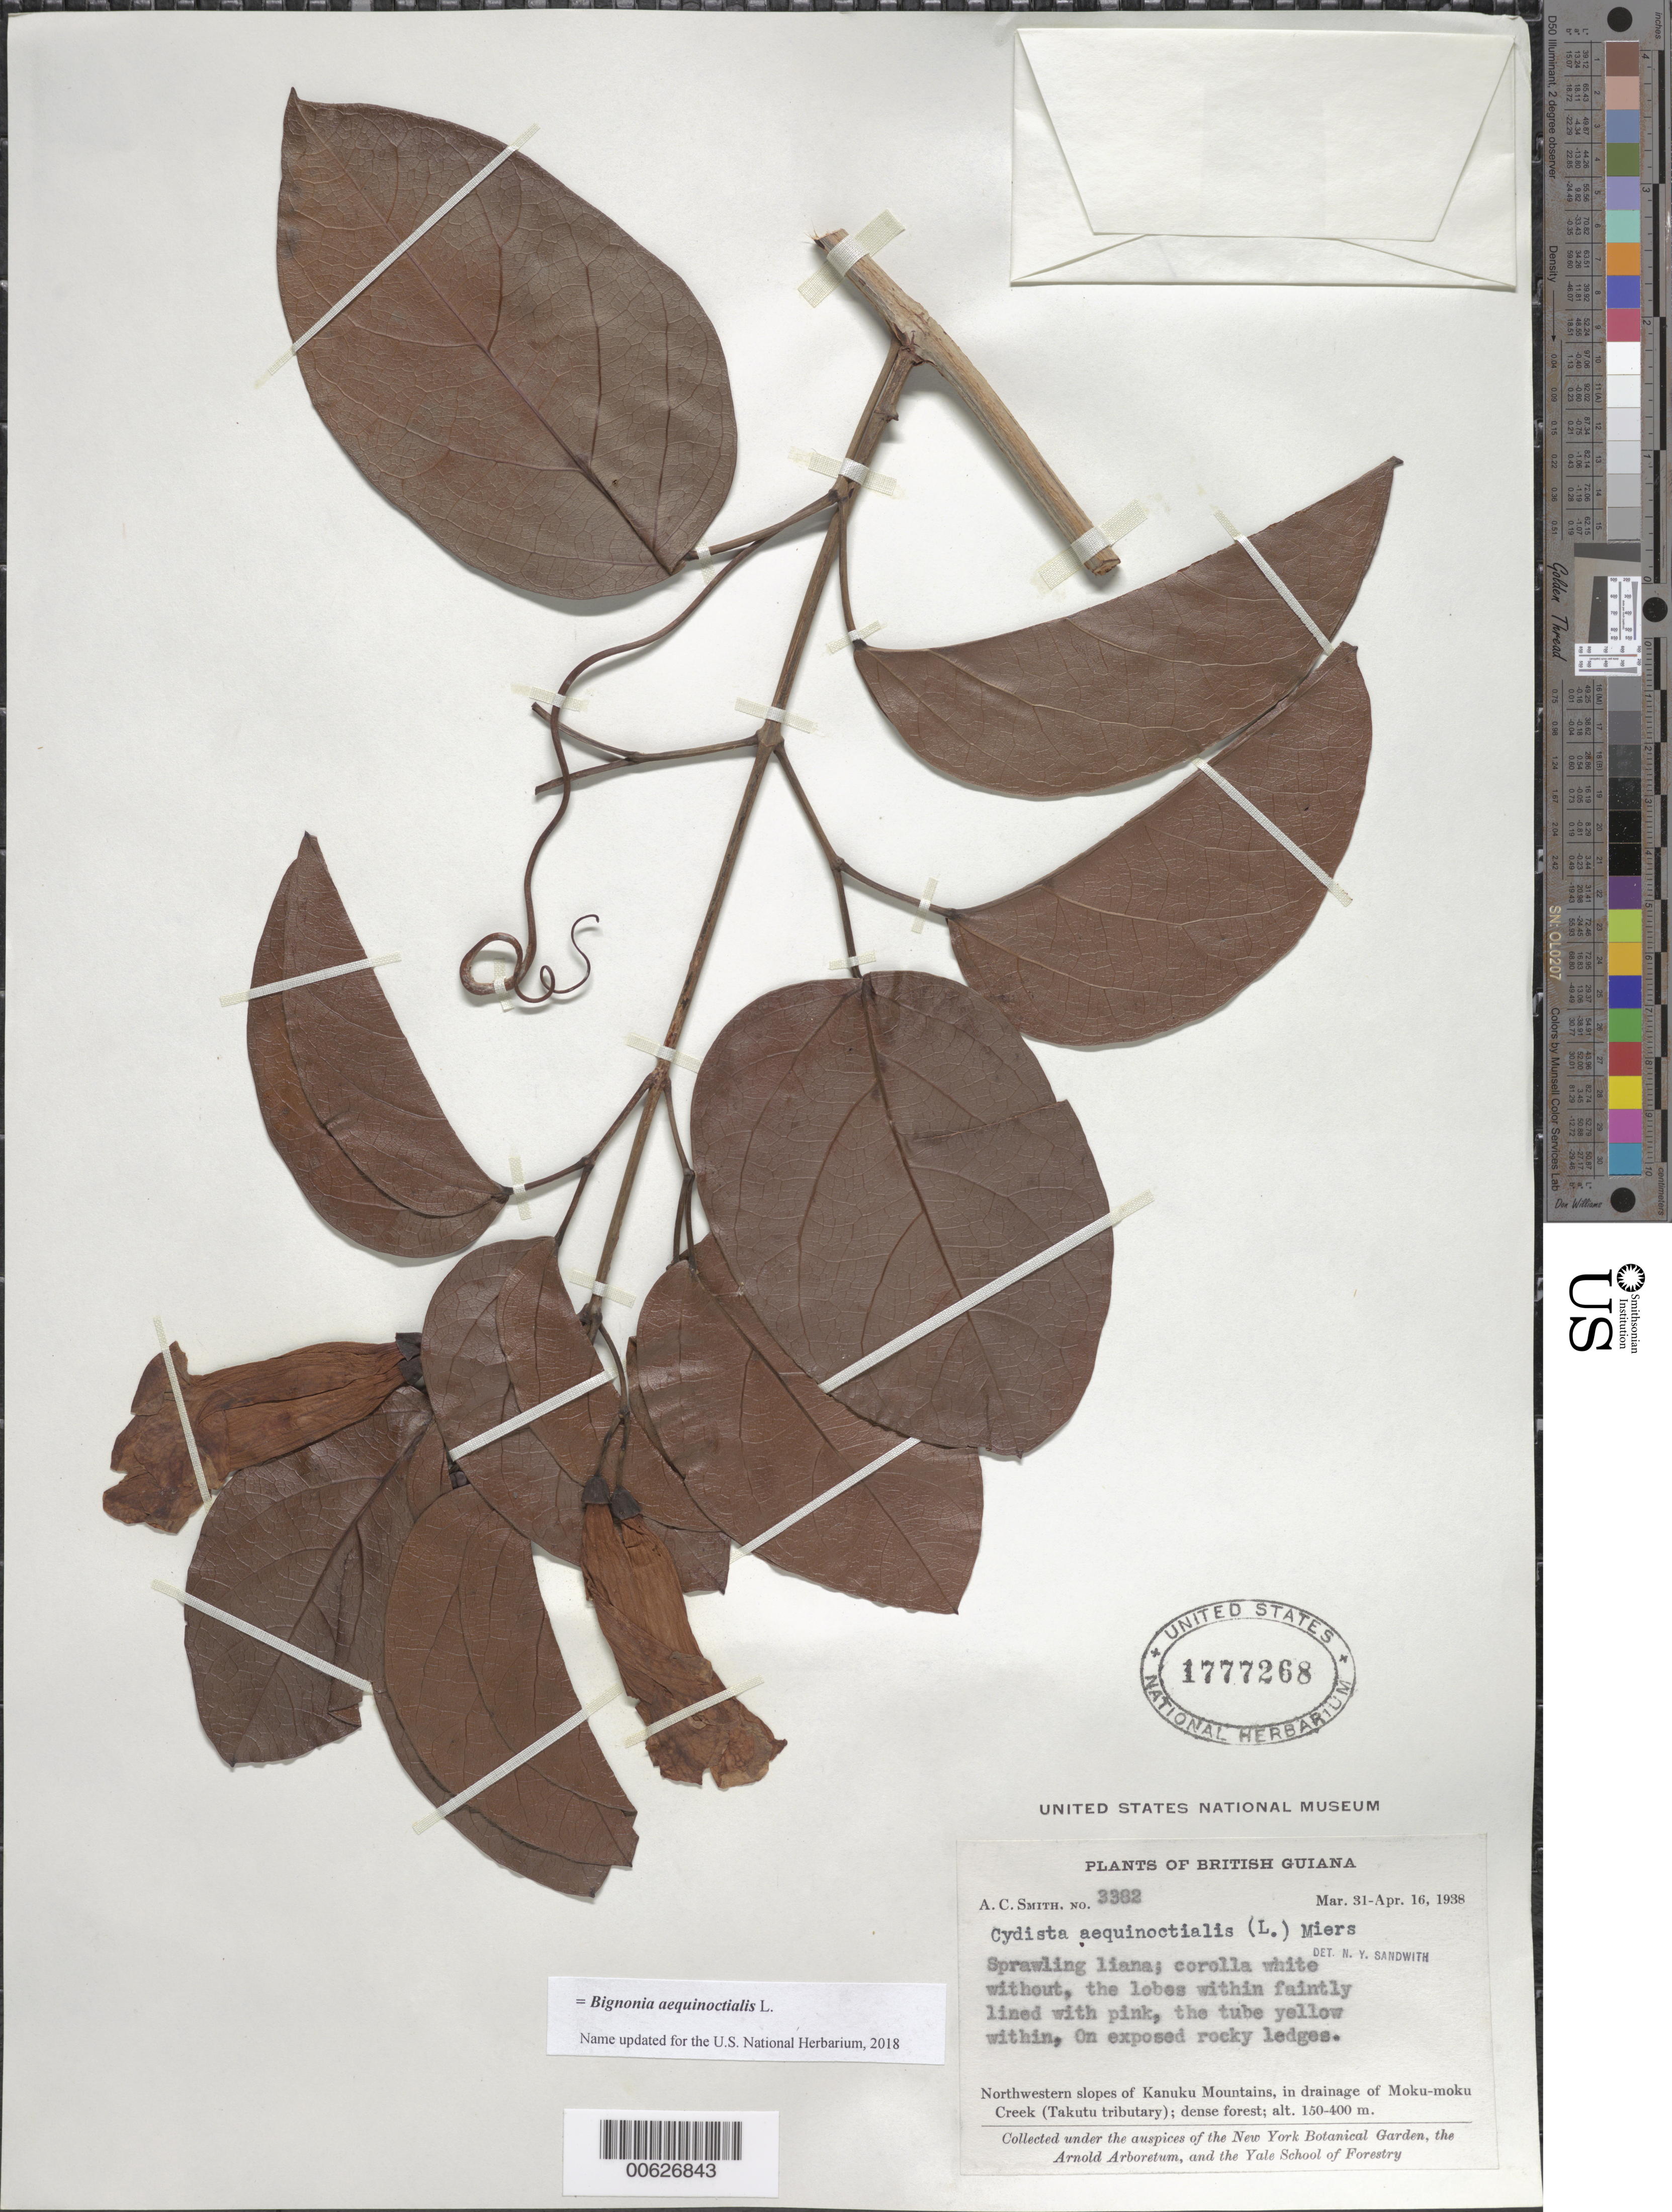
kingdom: Plantae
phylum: Tracheophyta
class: Magnoliopsida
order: Lamiales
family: Bignoniaceae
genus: Bignonia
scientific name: Bignonia aequinoctialis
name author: L.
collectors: A. C. Smith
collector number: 3382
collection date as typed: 31-Mar-38 to 16-Apr-38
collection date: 1938-03-31/1938-04-16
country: Guyana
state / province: U. Takutu-U. Essequibo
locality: Kanuku Mts., NW slopes, in drainage of Moku-moku Creek (Takutu tributary)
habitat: On exposed rocky ledges, dense forest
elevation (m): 150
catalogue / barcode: US 1777268